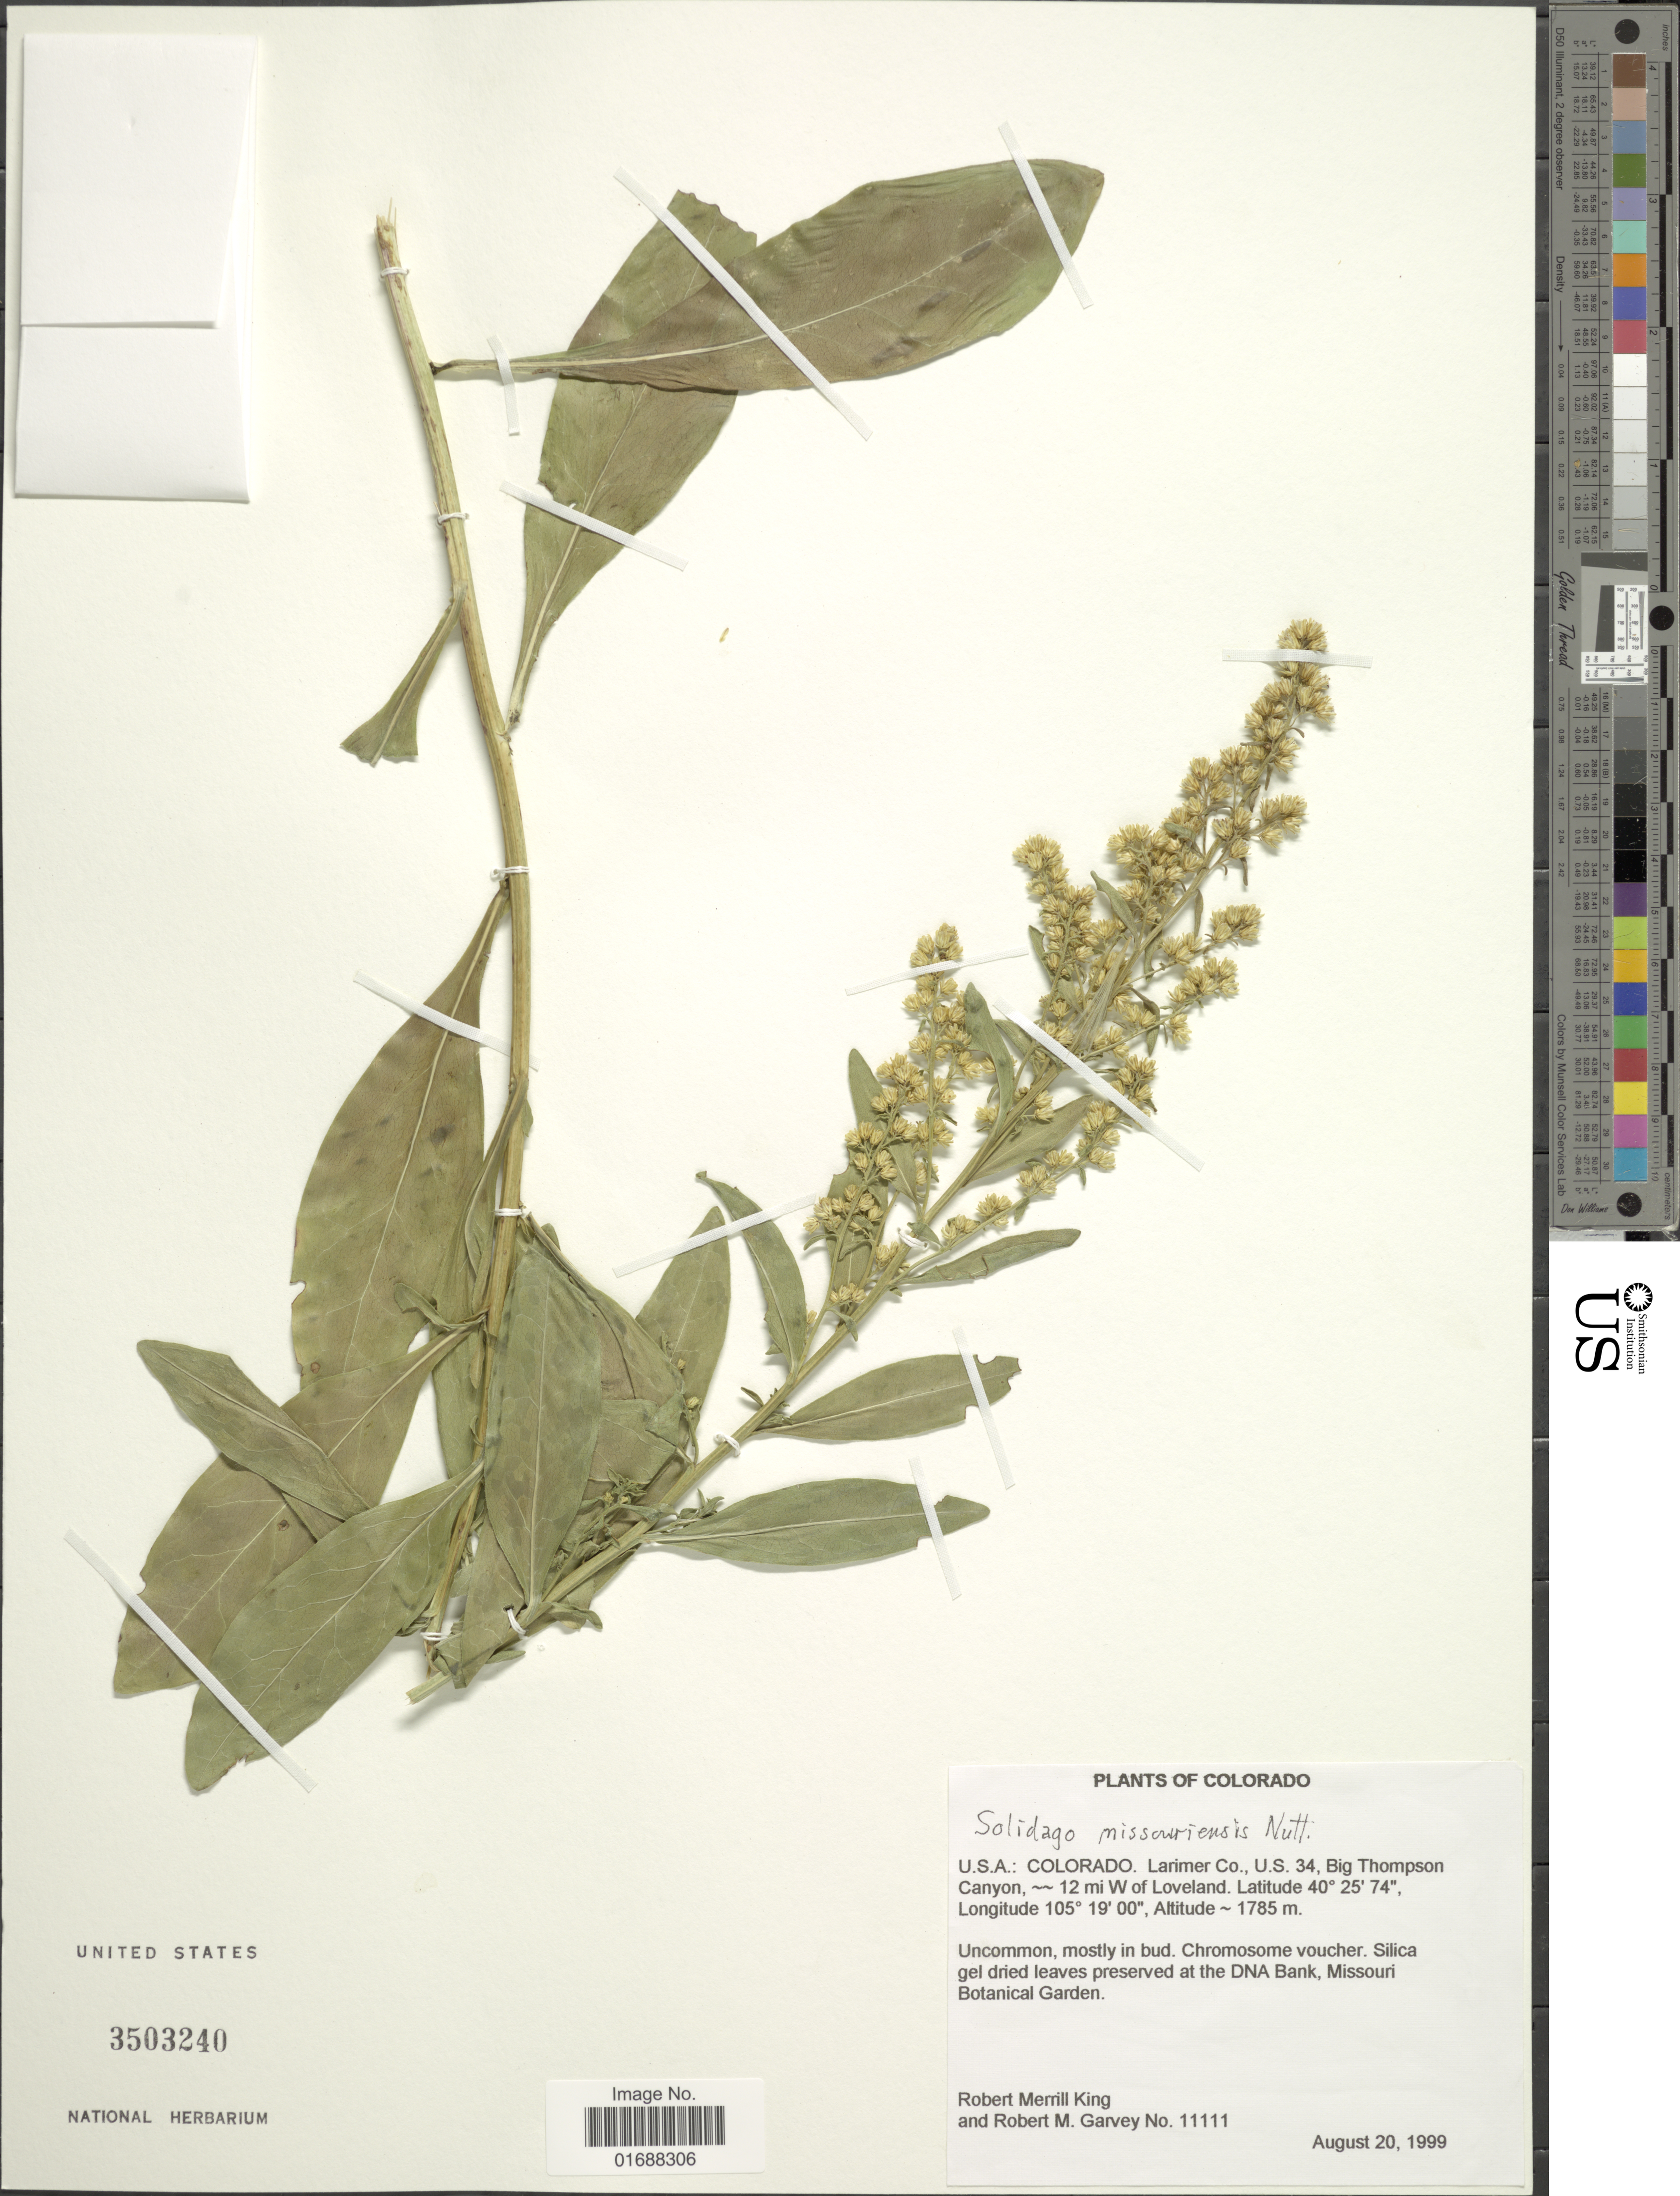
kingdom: Plantae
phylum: Tracheophyta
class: Magnoliopsida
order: Asterales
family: Asteraceae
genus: Solidago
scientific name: Solidago missouriensis var. missouriensis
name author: Nutt.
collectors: R. M. King & R. Garvey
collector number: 11111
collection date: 1999-08-20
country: United States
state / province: Colorado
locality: U.S.A.: Colorado, Larimer Co., U.S. 34, Big Thompson Canyon. 12 mi W of Loveland.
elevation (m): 1785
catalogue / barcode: US 3503240